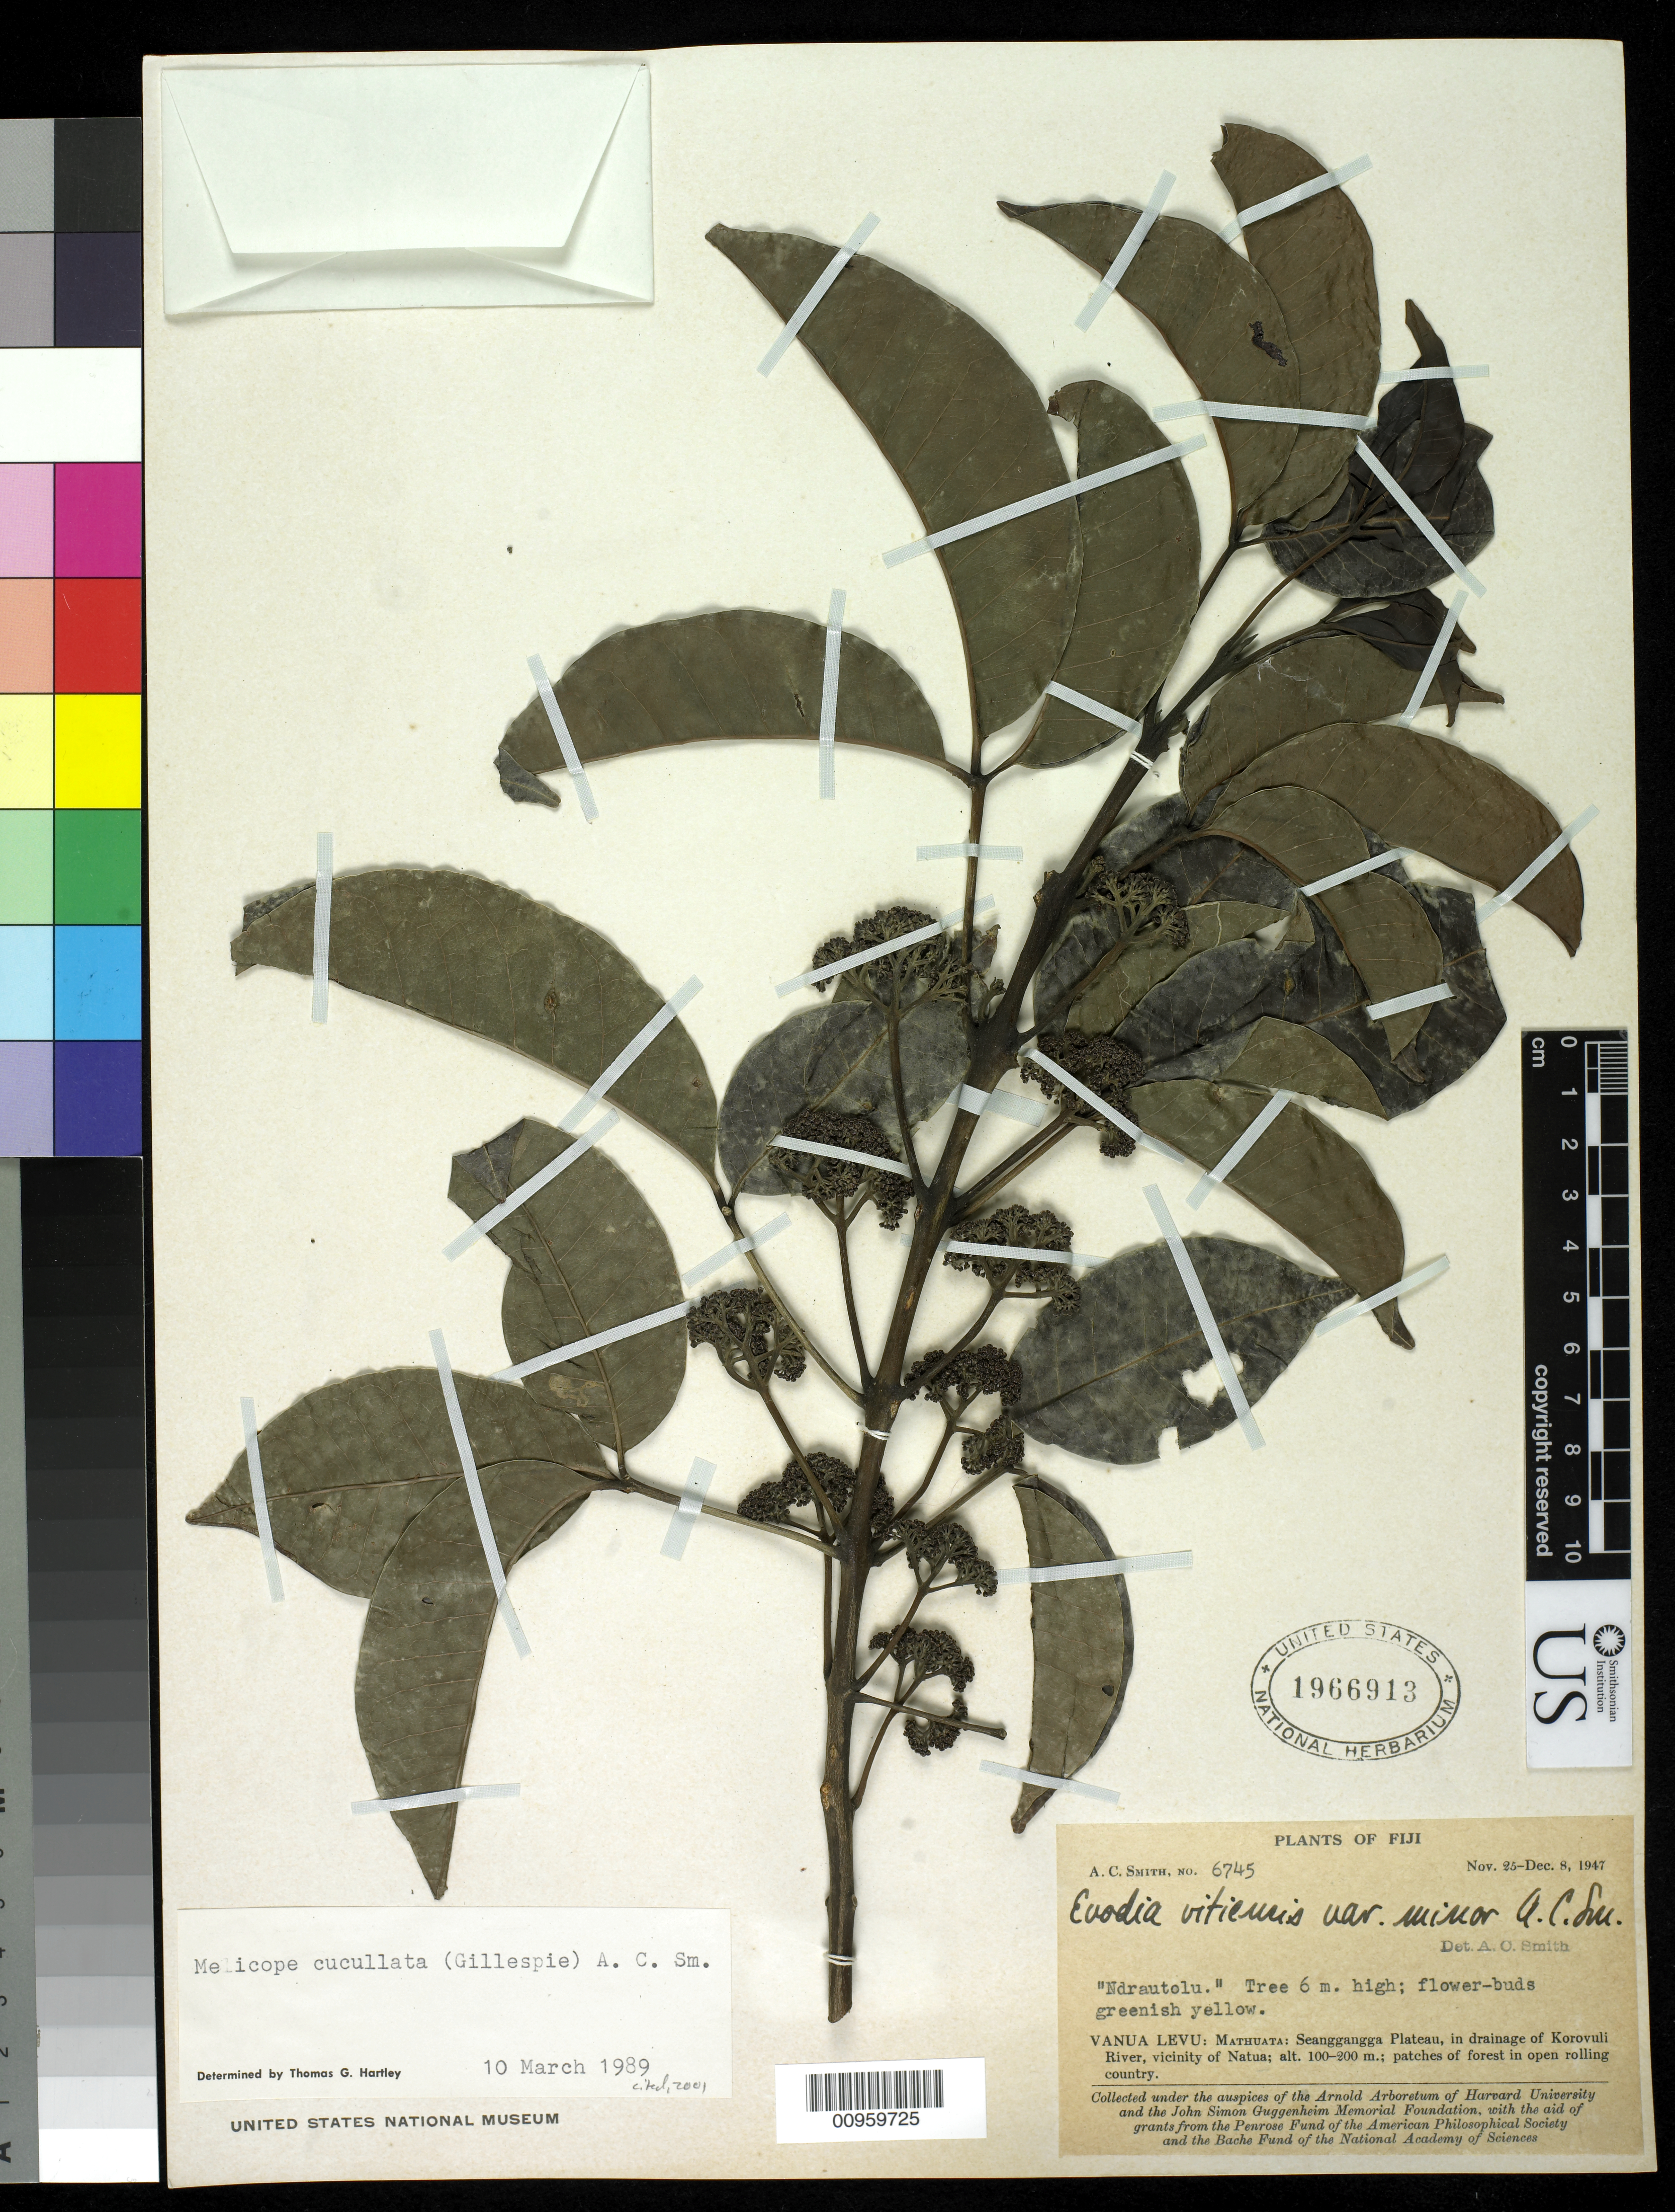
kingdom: Plantae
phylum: Tracheophyta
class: Magnoliopsida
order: Sapindales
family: Rutaceae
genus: Melicope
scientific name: Melicope cucullata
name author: (Gillespie) A.C. Sm.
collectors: C. A. Smith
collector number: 6745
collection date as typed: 25 Nov 1947 to 08 Dec 1947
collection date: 1947-11-25/1947-12-08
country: Fiji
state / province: Northern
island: Macuata-i-wai [Mathuata-i-wai]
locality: Mathuata: Seanggangga Plateau in drainage of Korovuli River, vicinity of Natua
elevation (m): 100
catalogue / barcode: US 1966913